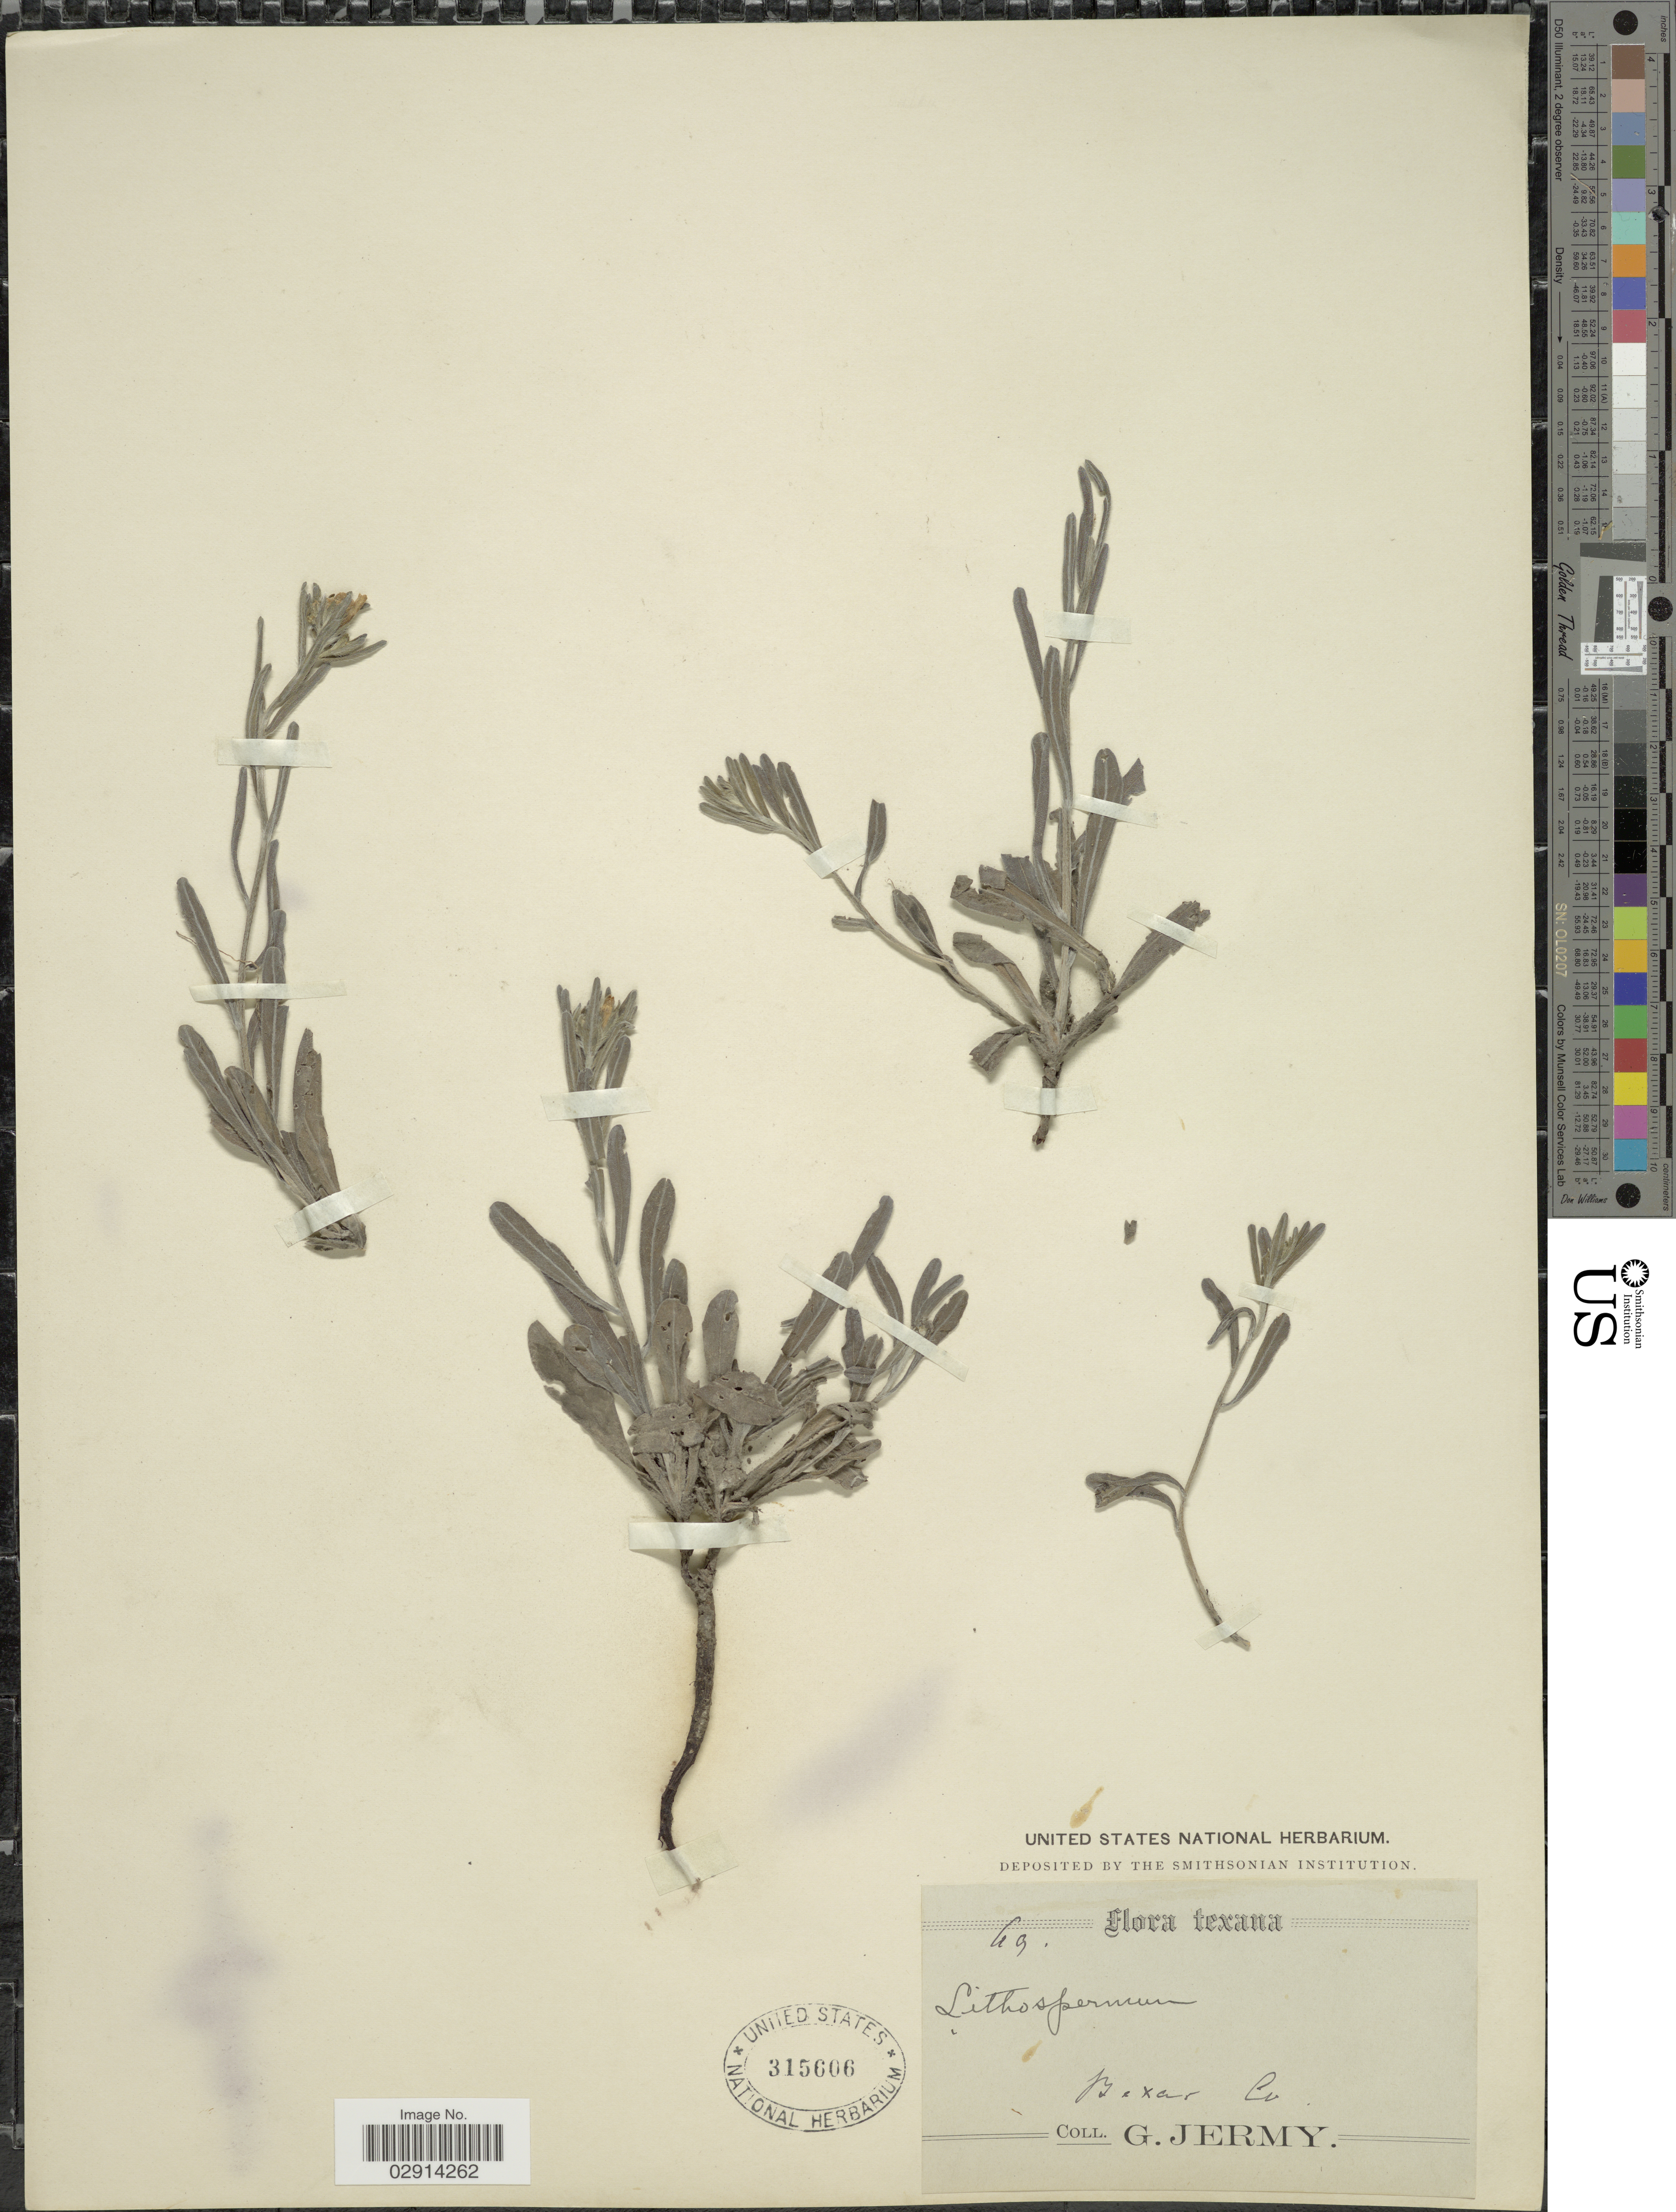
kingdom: Plantae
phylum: Tracheophyta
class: Magnoliopsida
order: Boraginales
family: Boraginaceae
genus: Lithospermum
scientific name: Lithospermum incisum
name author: Lehm.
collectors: G. Jermy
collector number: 49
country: United States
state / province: Texas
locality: Bexar Co.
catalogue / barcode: US 315606